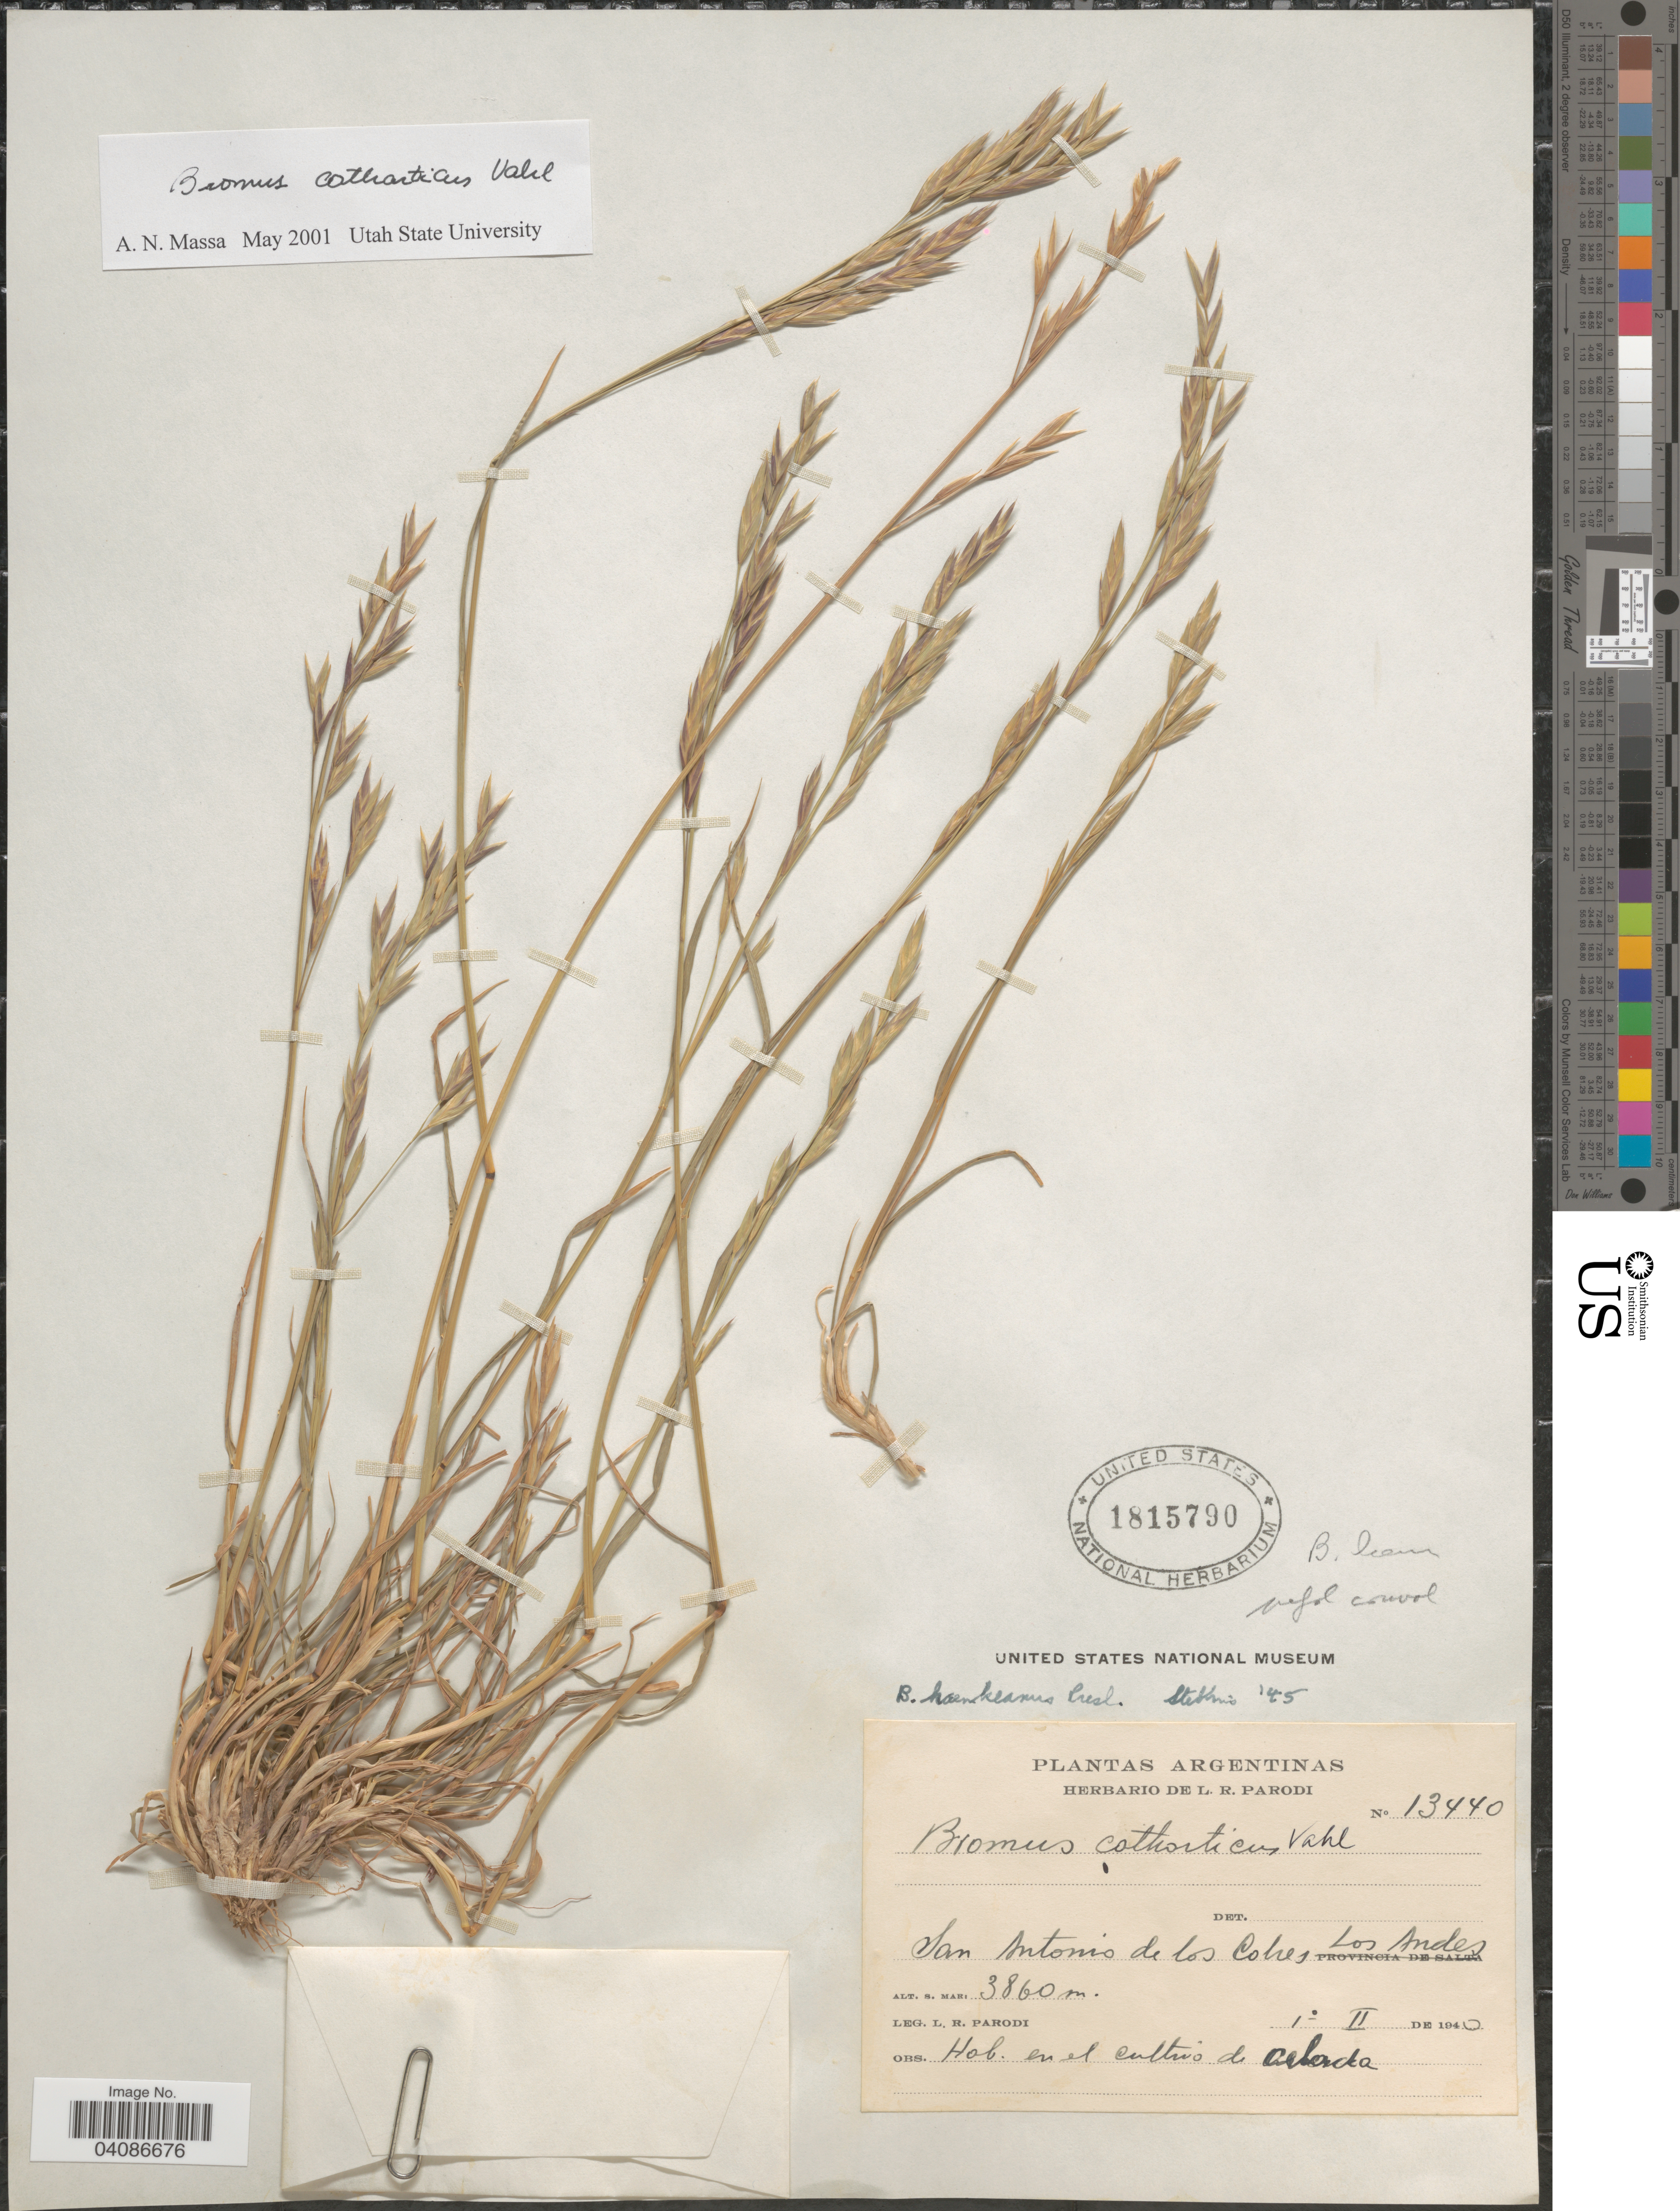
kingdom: Plantae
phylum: Tracheophyta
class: Liliopsida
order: Poales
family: Poaceae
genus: Bromus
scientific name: Bromus catharticus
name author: Vahl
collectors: L. R. Parodi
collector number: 13440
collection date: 1940-02-01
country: Argentina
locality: San Antonio de los Cobres Los Andes.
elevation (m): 3860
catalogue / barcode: US 1815790